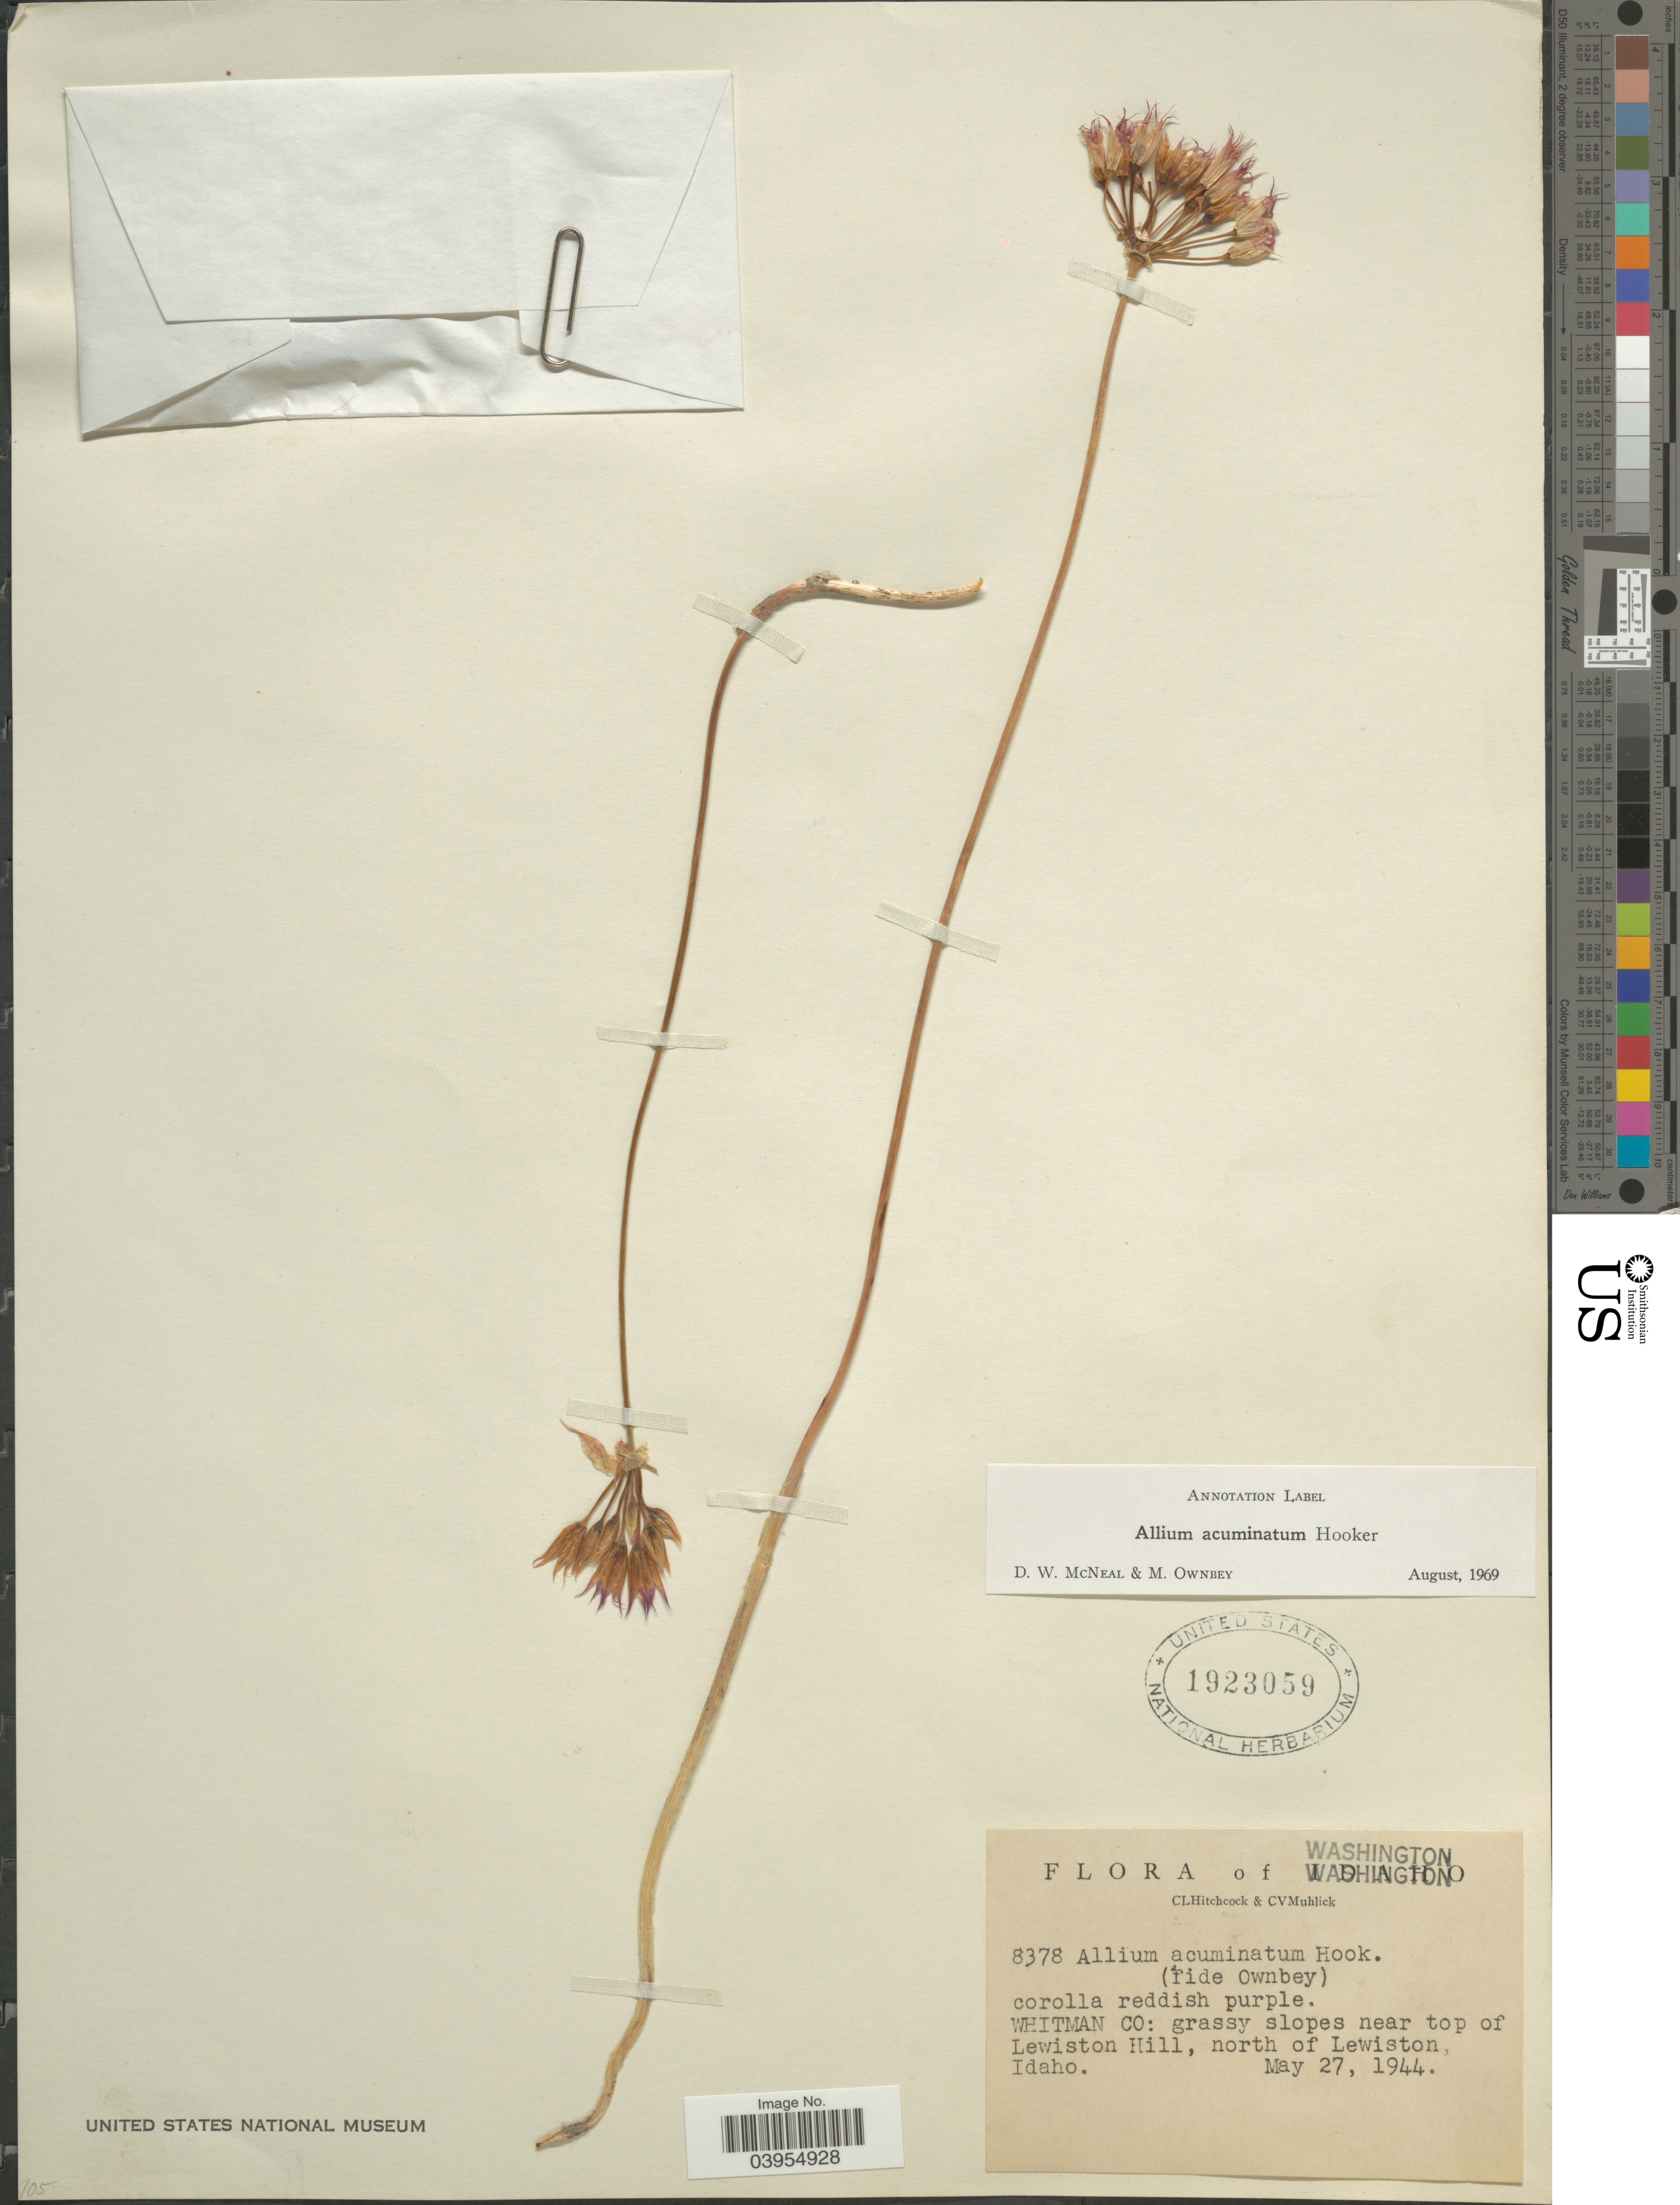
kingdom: Plantae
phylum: Tracheophyta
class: Liliopsida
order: Asparagales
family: Amaryllidaceae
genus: Allium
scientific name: Allium acuminatum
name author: Hook.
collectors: C. L. Hitchcock & C. V. Muhlick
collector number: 8378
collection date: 1944-05-27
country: United States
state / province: Idaho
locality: Whitman Co: grassy slopes near top of Lewiston Hill, north of Lewiston.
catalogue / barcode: US 1923059